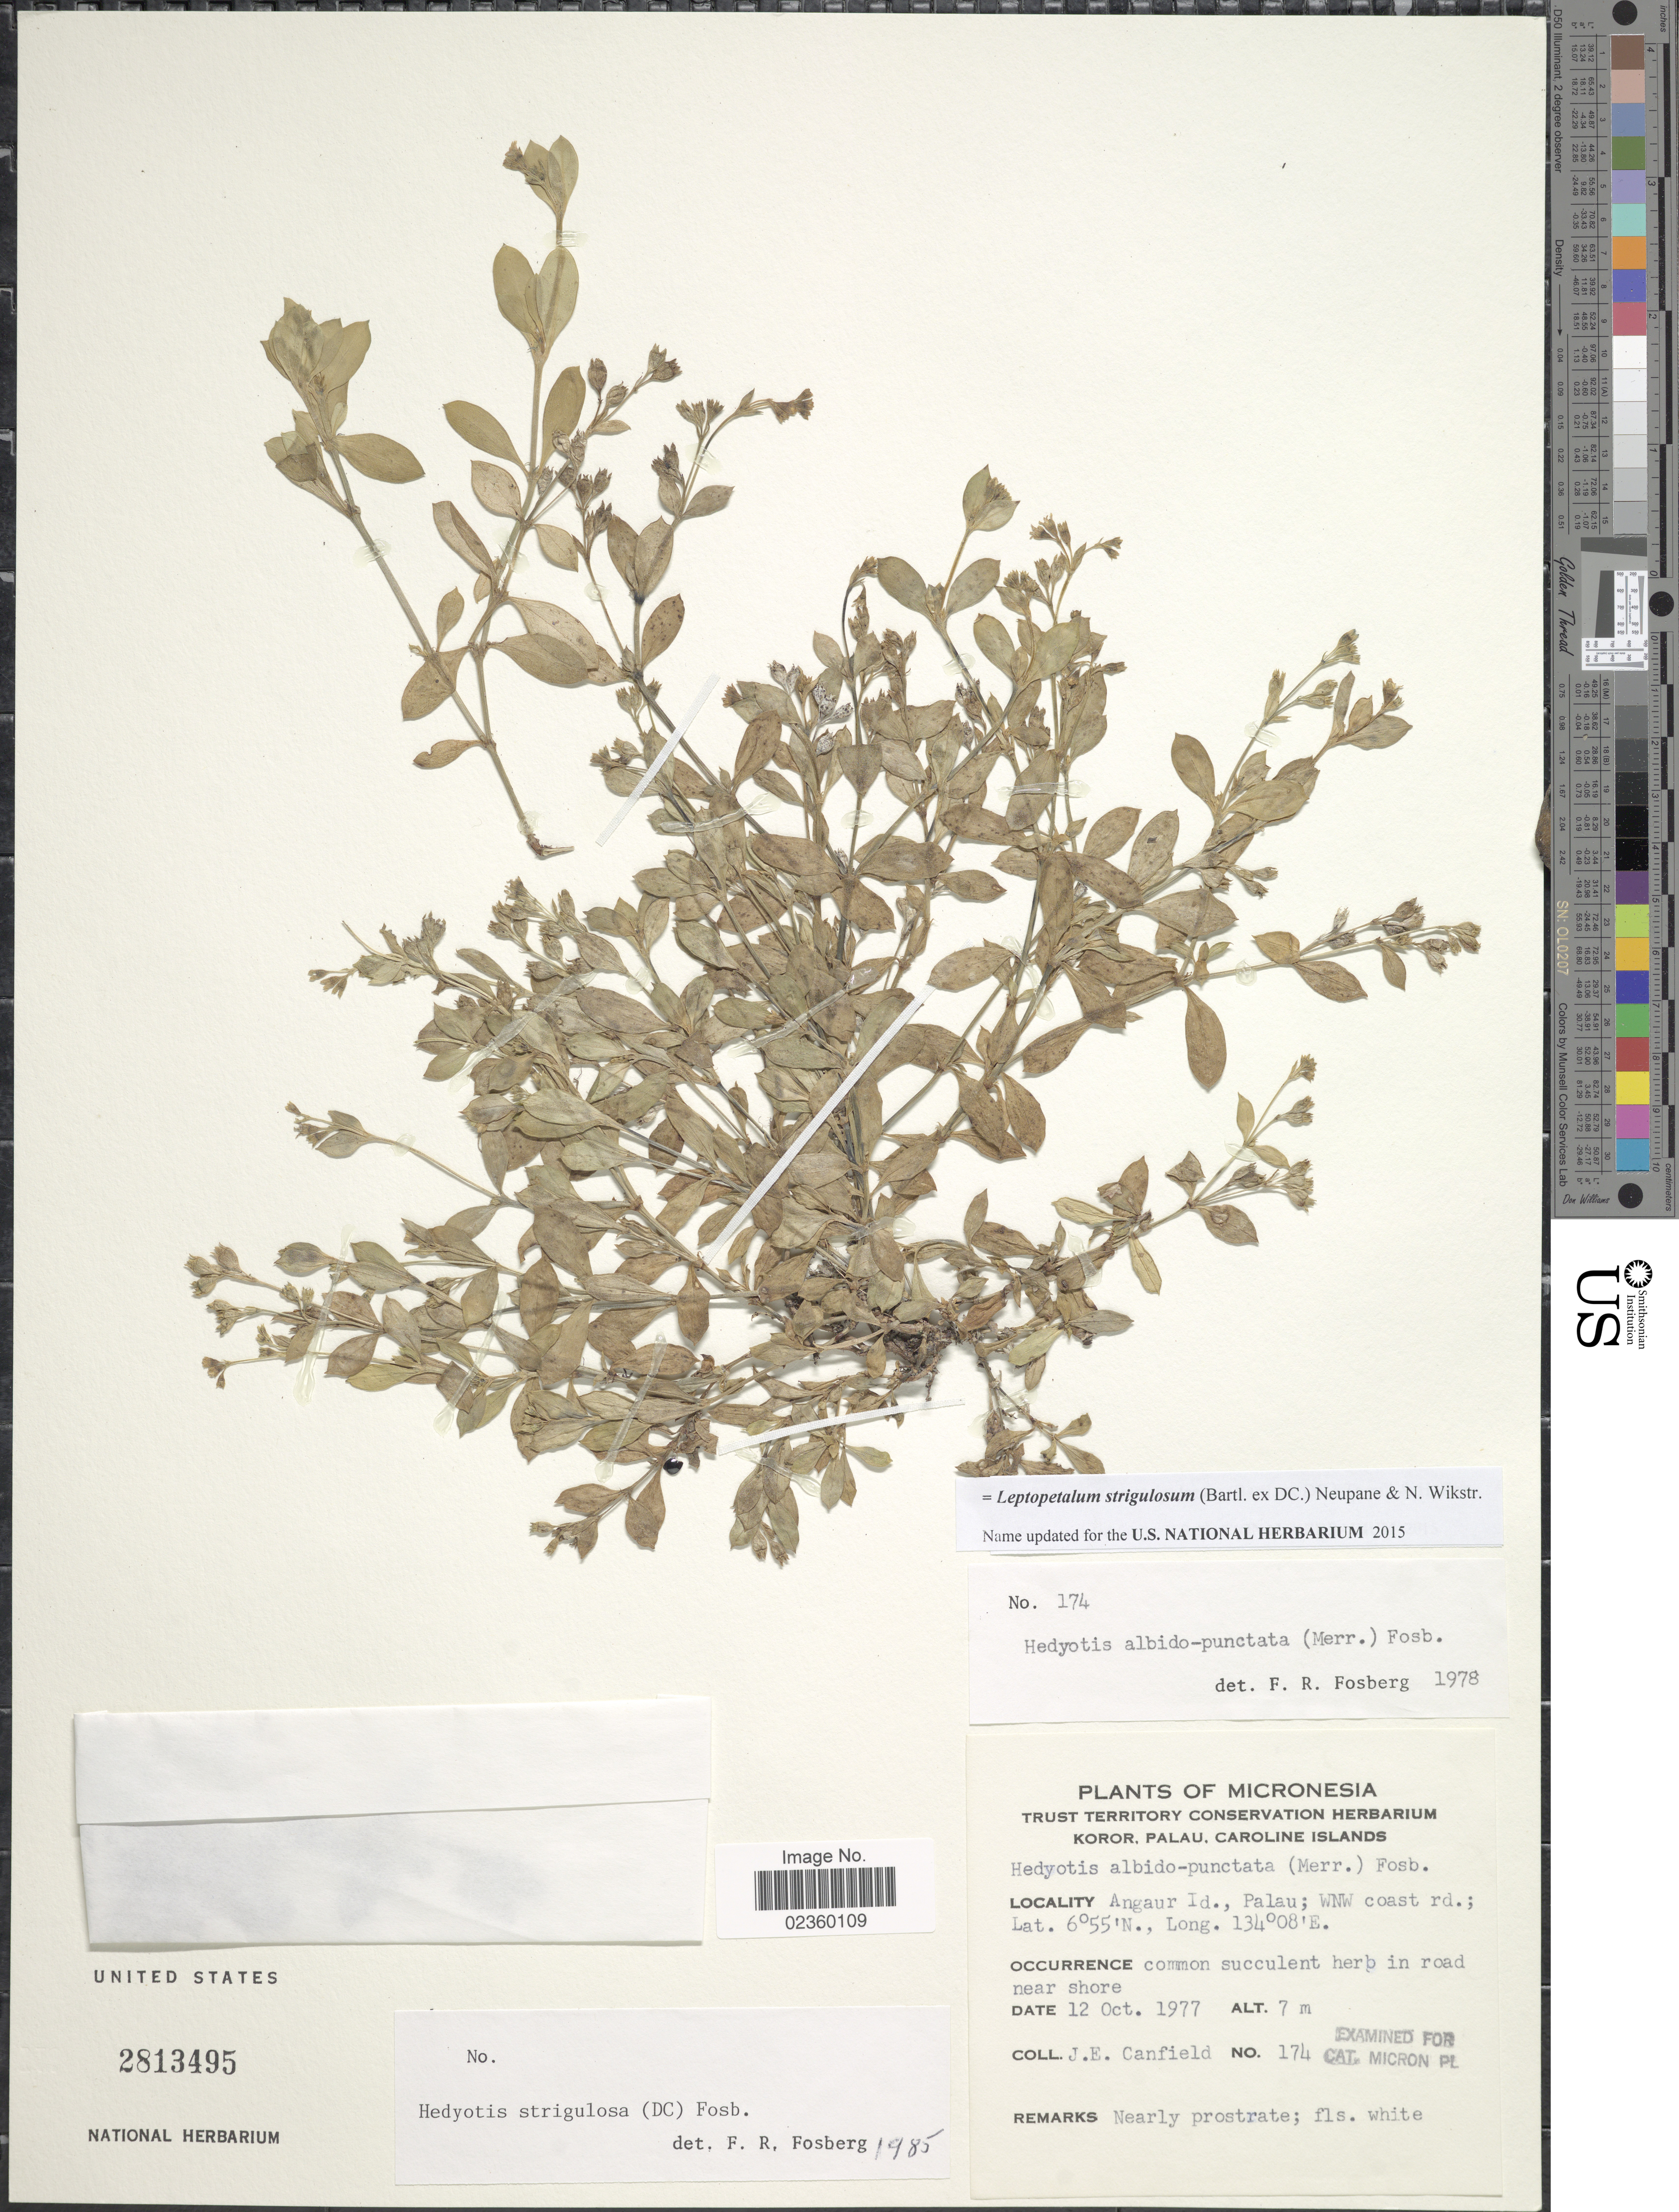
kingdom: Plantae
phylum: Tracheophyta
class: Magnoliopsida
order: Gentianales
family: Rubiaceae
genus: Leptopetalum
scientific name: Leptopetalum strigulosum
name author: (Bartl. ex DC.) Neupane & N. Wikstr.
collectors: J. E. Canfield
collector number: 174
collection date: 1977-10-12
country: Palau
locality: Micronesia, Angaur Id., Palau; WNW coast rd.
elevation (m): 7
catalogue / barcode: US 2813495